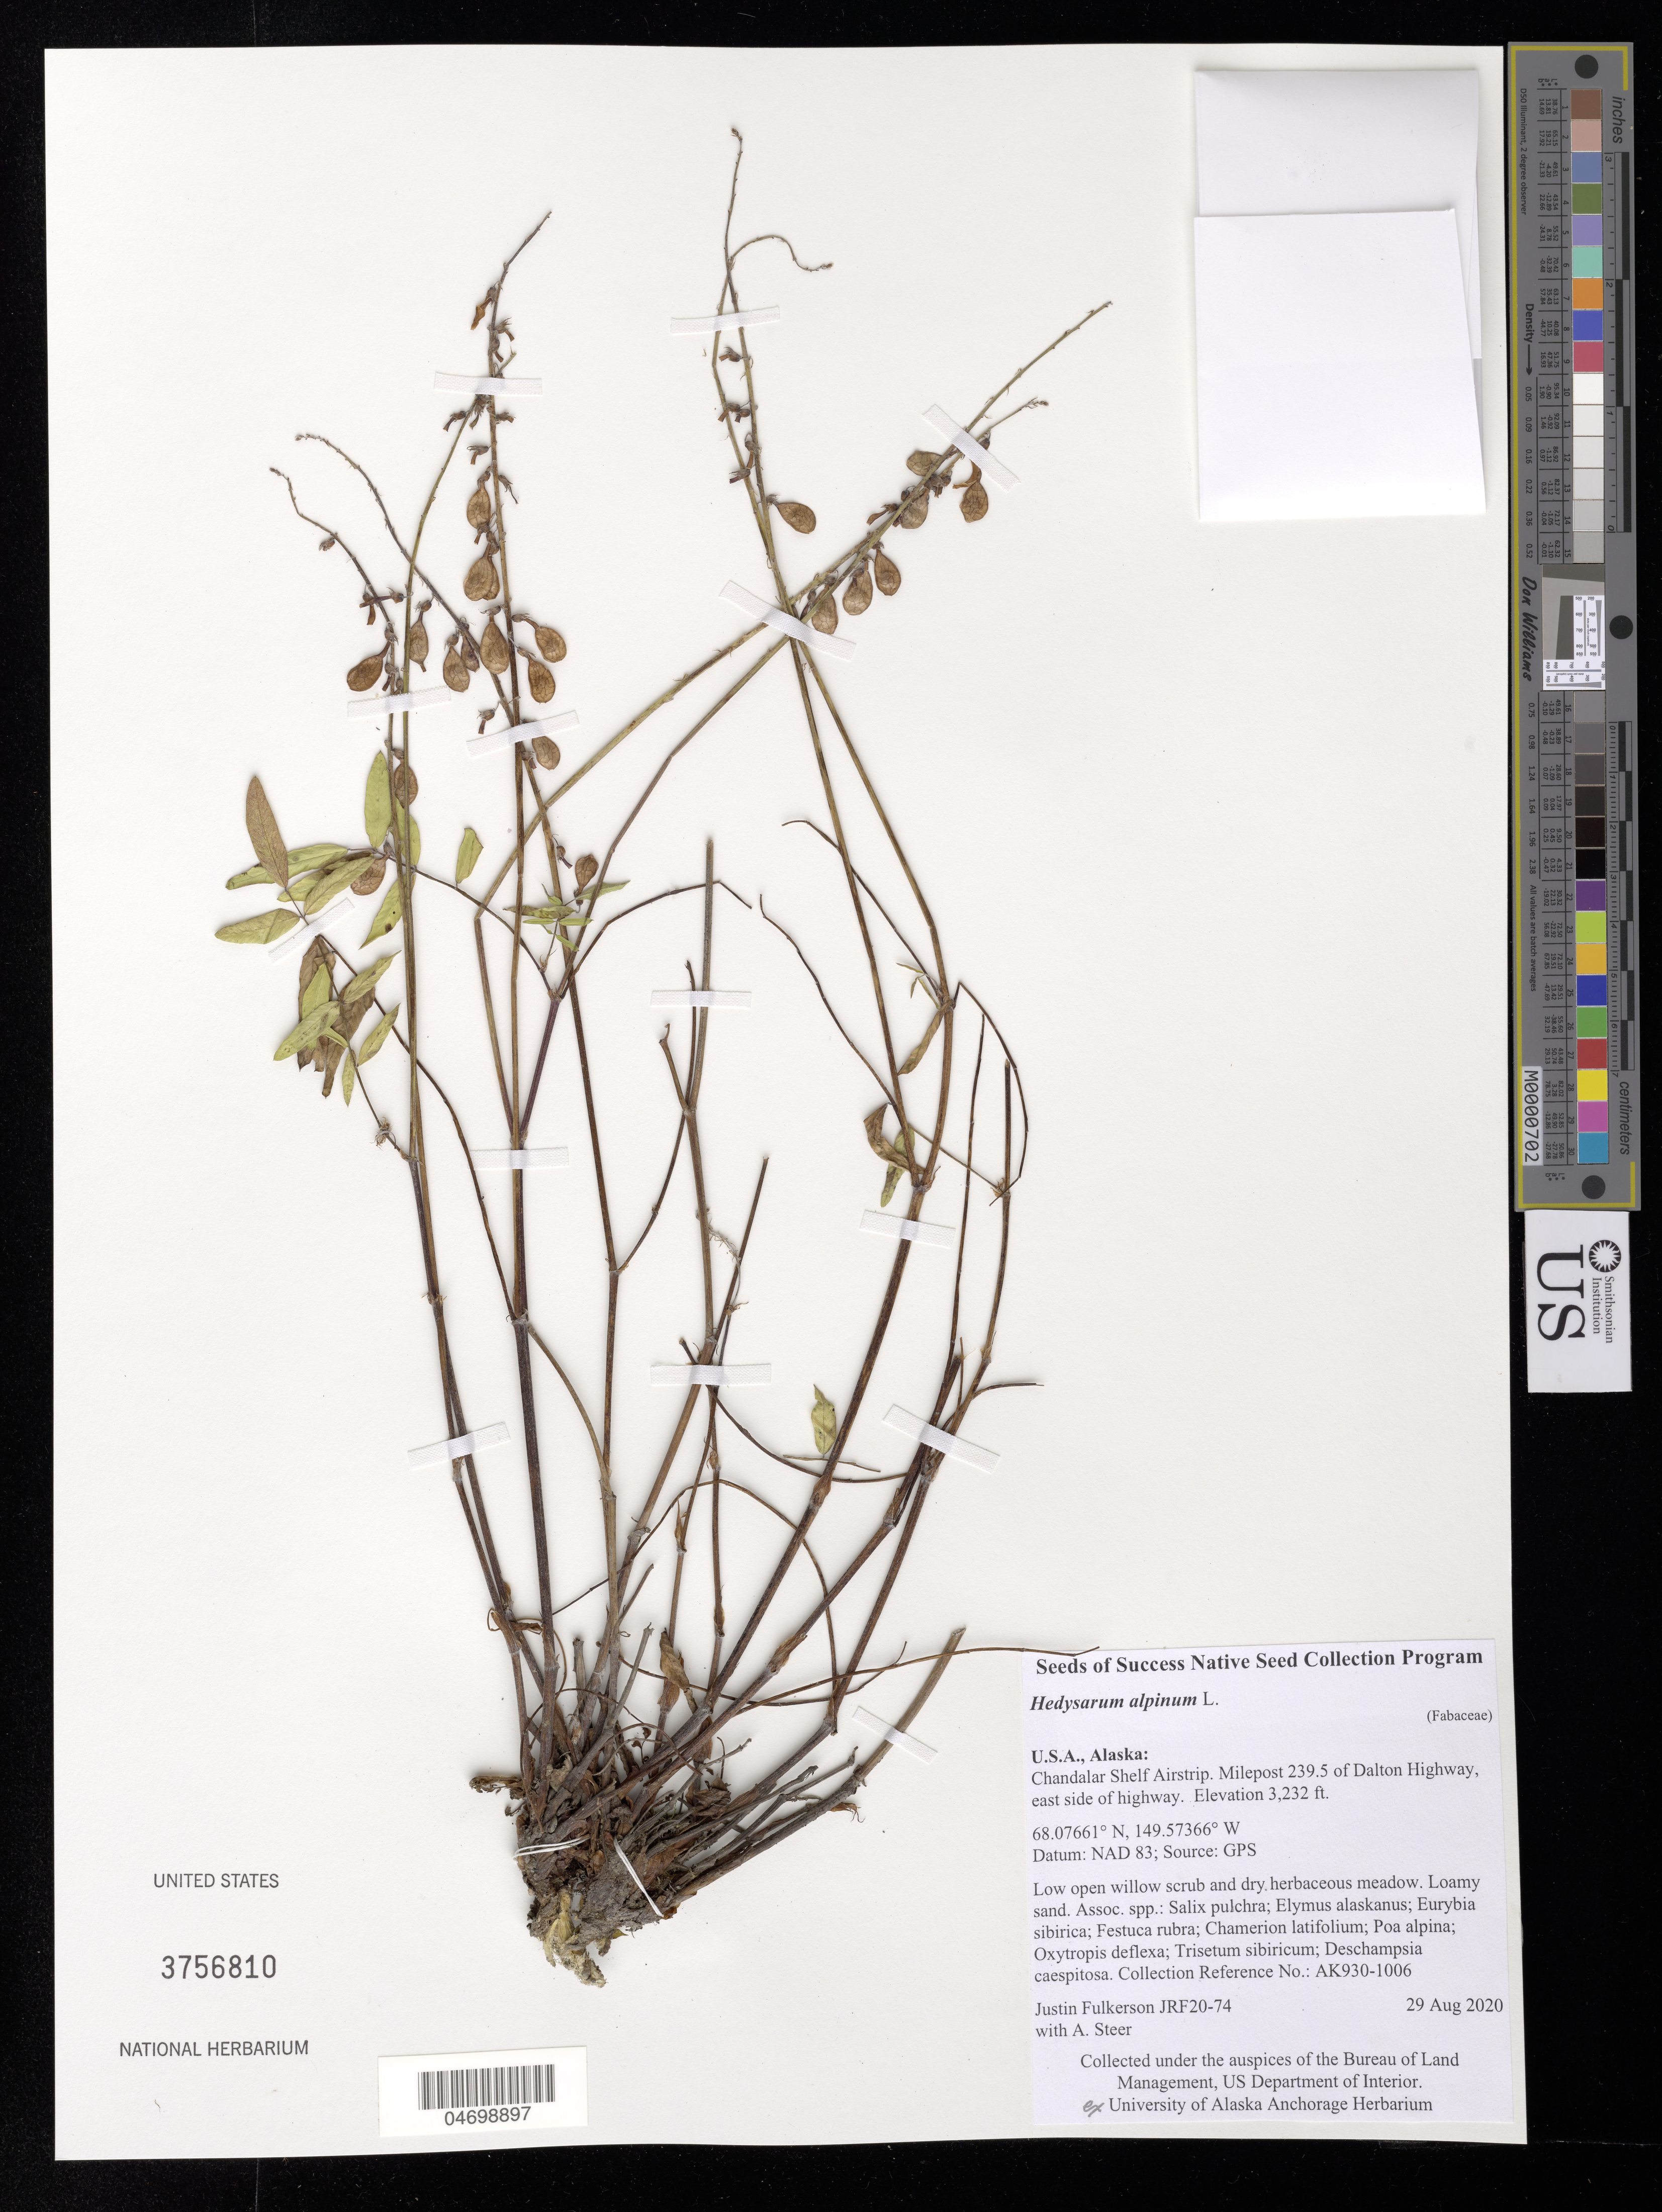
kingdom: Plantae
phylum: Tracheophyta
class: Magnoliopsida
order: Fabales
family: Fabaceae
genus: Hedysarum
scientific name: Hedysarum alpinum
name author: L.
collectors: J. Fulkerson & A. Steer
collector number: AK930-1006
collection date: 2020-08-29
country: United States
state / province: Alaska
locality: Chandalar Shelf Airstrip. Milepost 239.5 of Dalton Hwy, east side of Hwy.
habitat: Low open willow scrub and dry herbaceous meadow. Loamy sand. With Elymus alaskanus, Festuca pulchra, Poa alpina, etc.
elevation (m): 985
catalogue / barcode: US 3756810